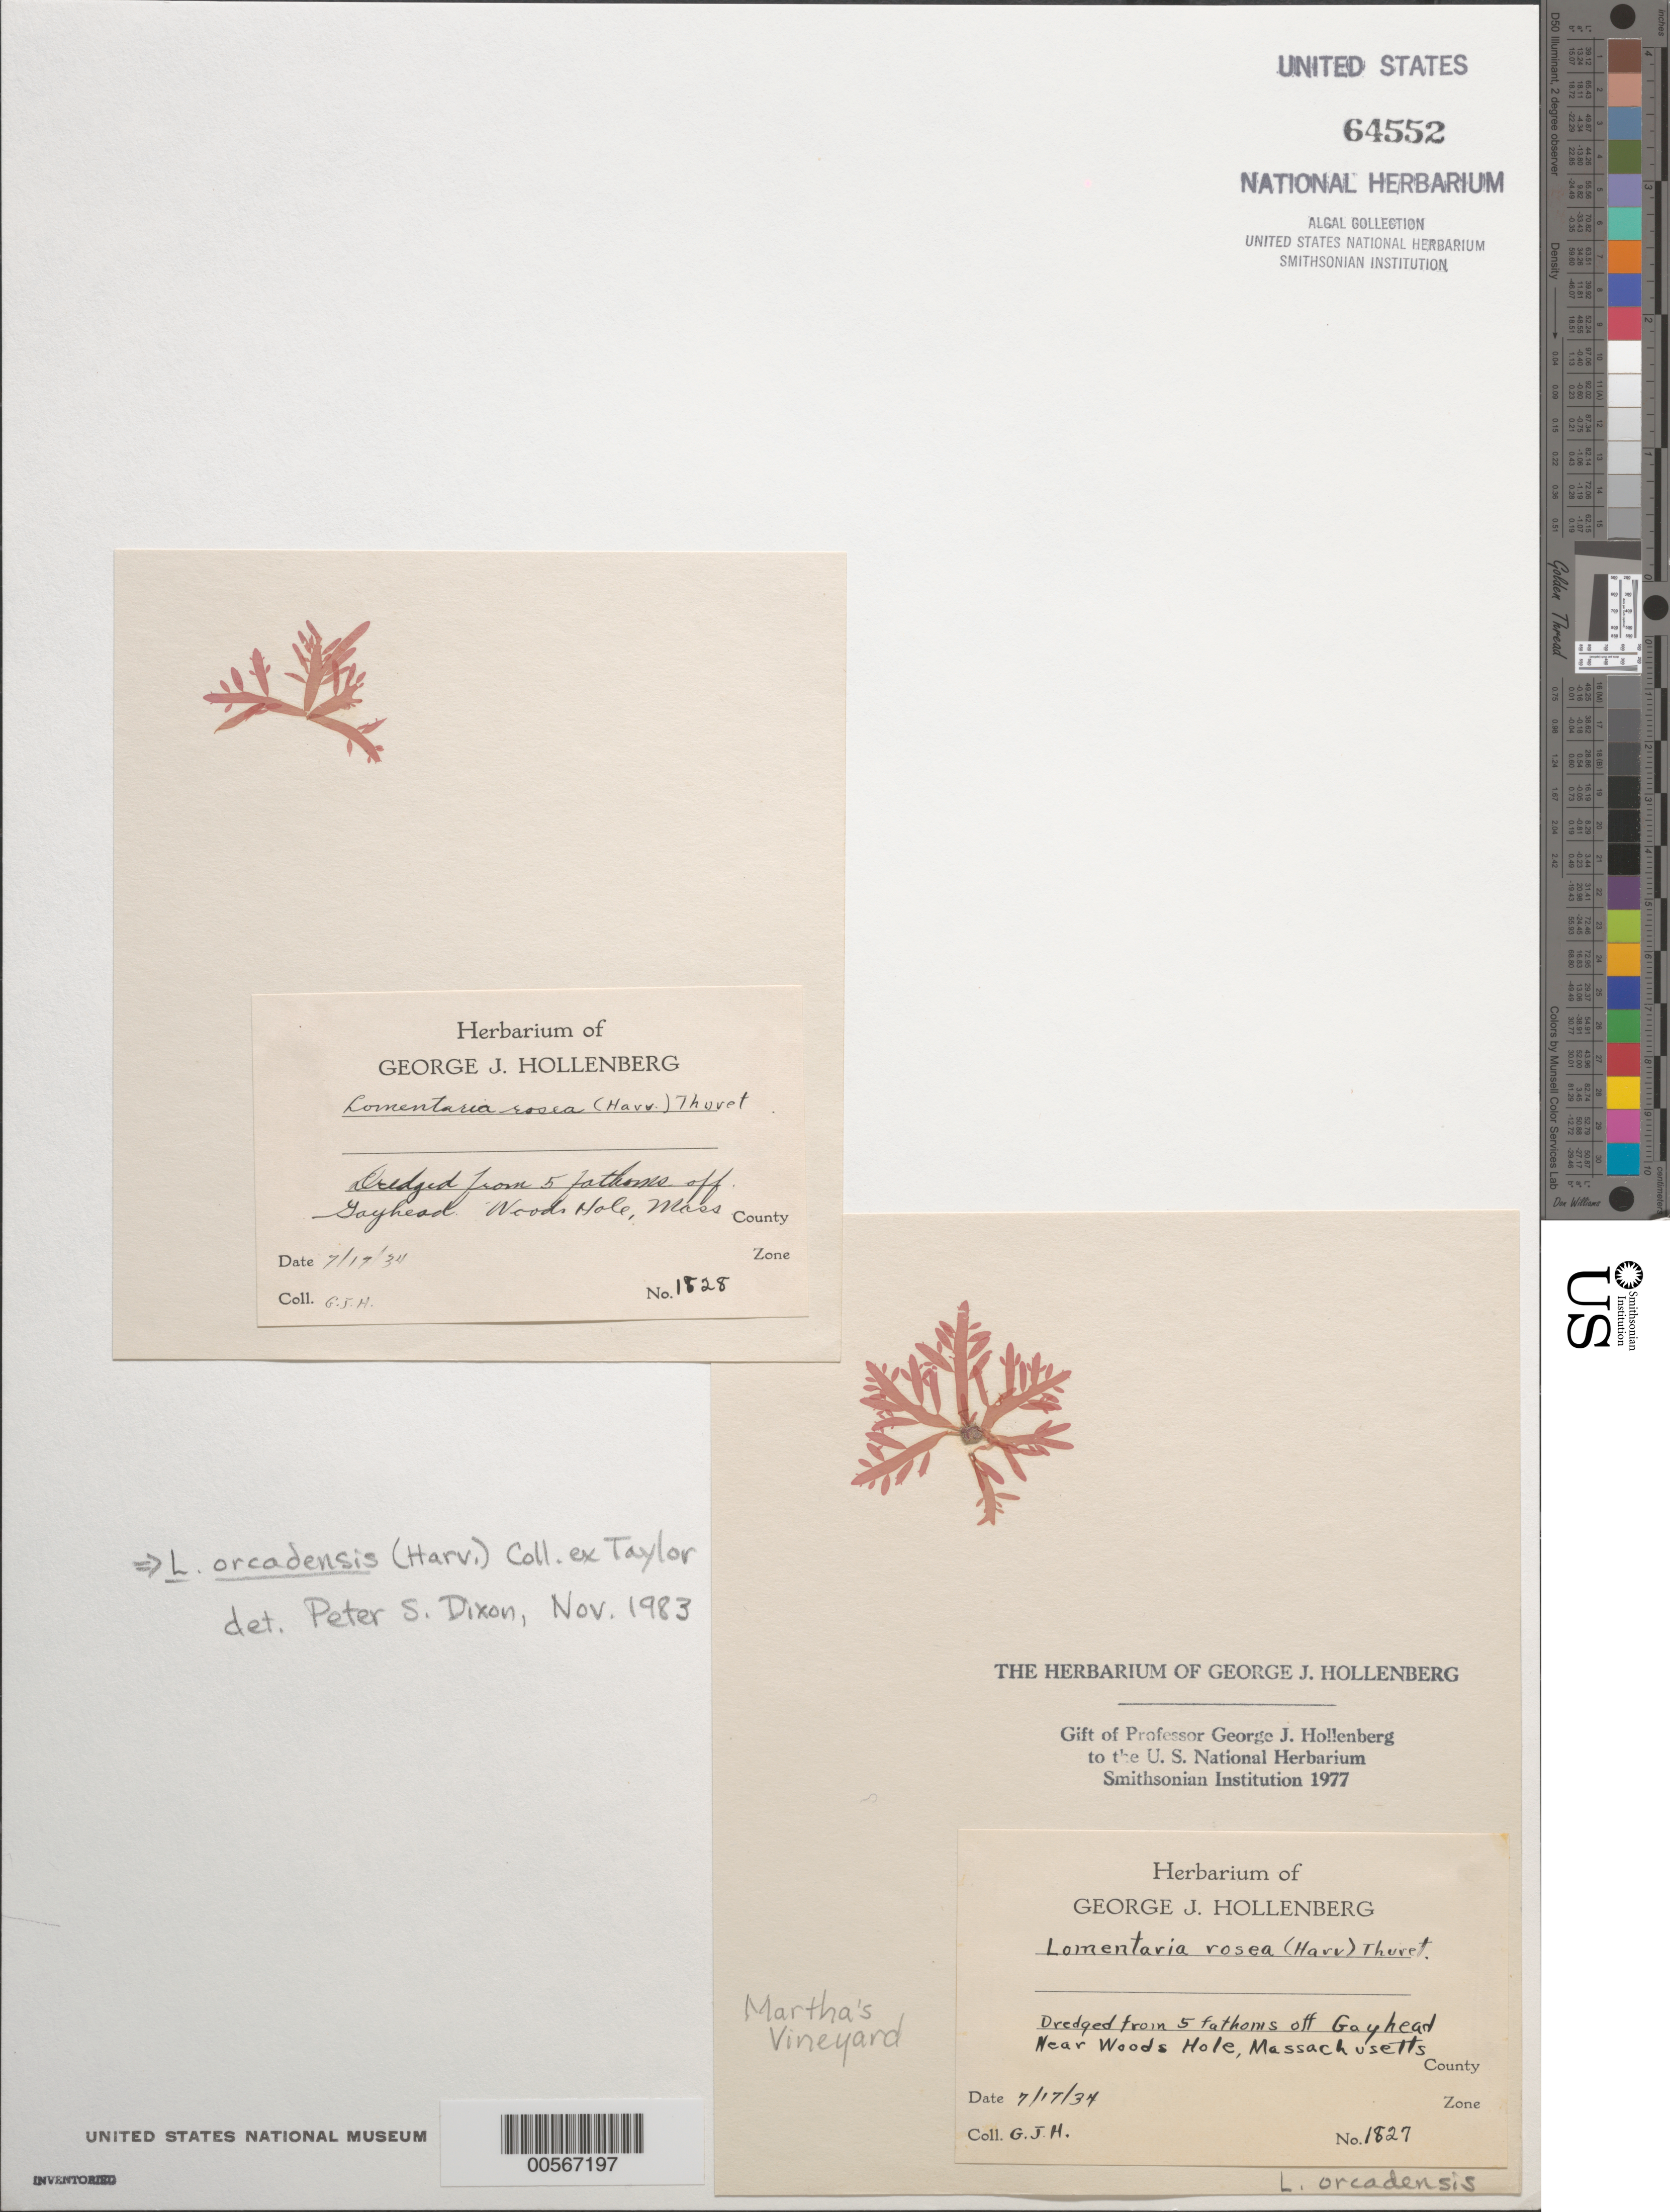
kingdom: Plantae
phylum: Rhodophyta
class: Florideophyceae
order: Rhodymeniales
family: Lomentariaceae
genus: Lomentaria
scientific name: Lomentaria orcadensis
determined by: Dixon, P. S.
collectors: G. Hollenberg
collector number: GJH 1827 & GJH 1828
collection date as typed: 17 Jul 1934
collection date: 1934-07-17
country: United States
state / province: Massachusetts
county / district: Dukes County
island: Martha's Vineyard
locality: Off Gay Head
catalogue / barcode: US 64552